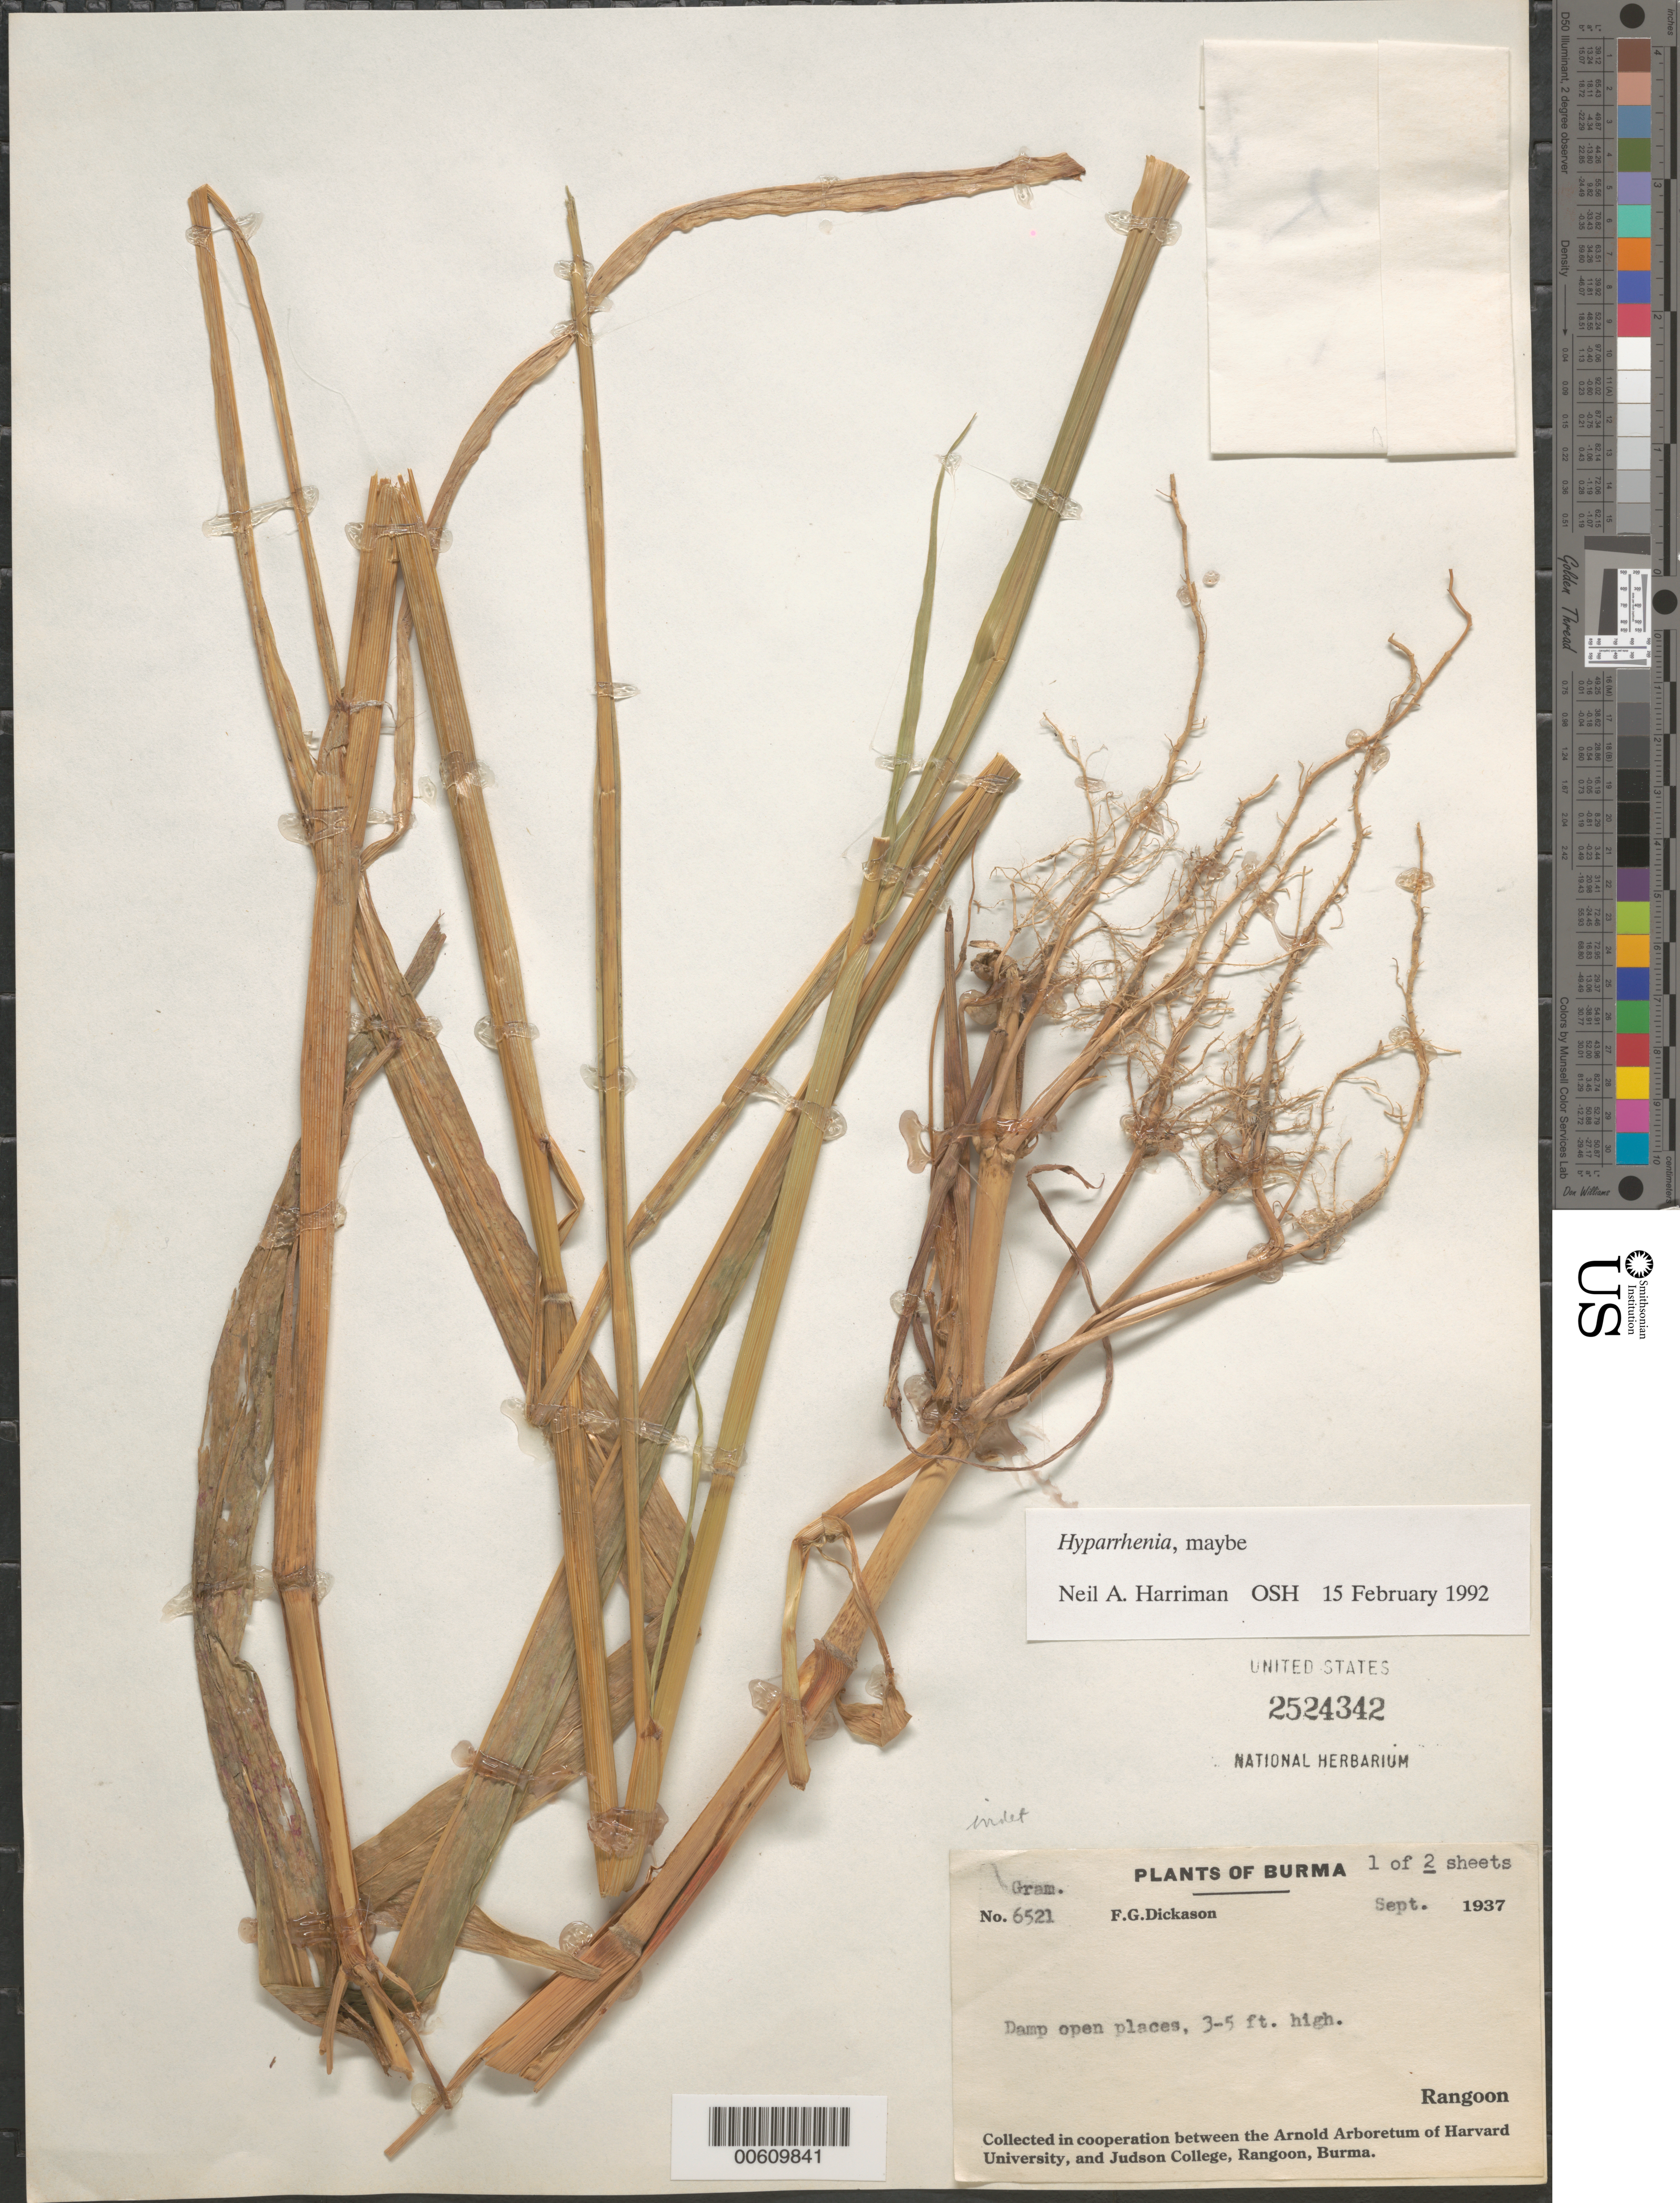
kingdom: Plantae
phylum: Tracheophyta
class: Liliopsida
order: Poales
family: Poaceae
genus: Hyparrhenia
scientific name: Hyparrhenia sp.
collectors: F. Dickason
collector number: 6521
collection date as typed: Sep 1938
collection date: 1938-09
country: Myanmar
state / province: Yangon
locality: Rangoon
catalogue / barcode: US 2524342